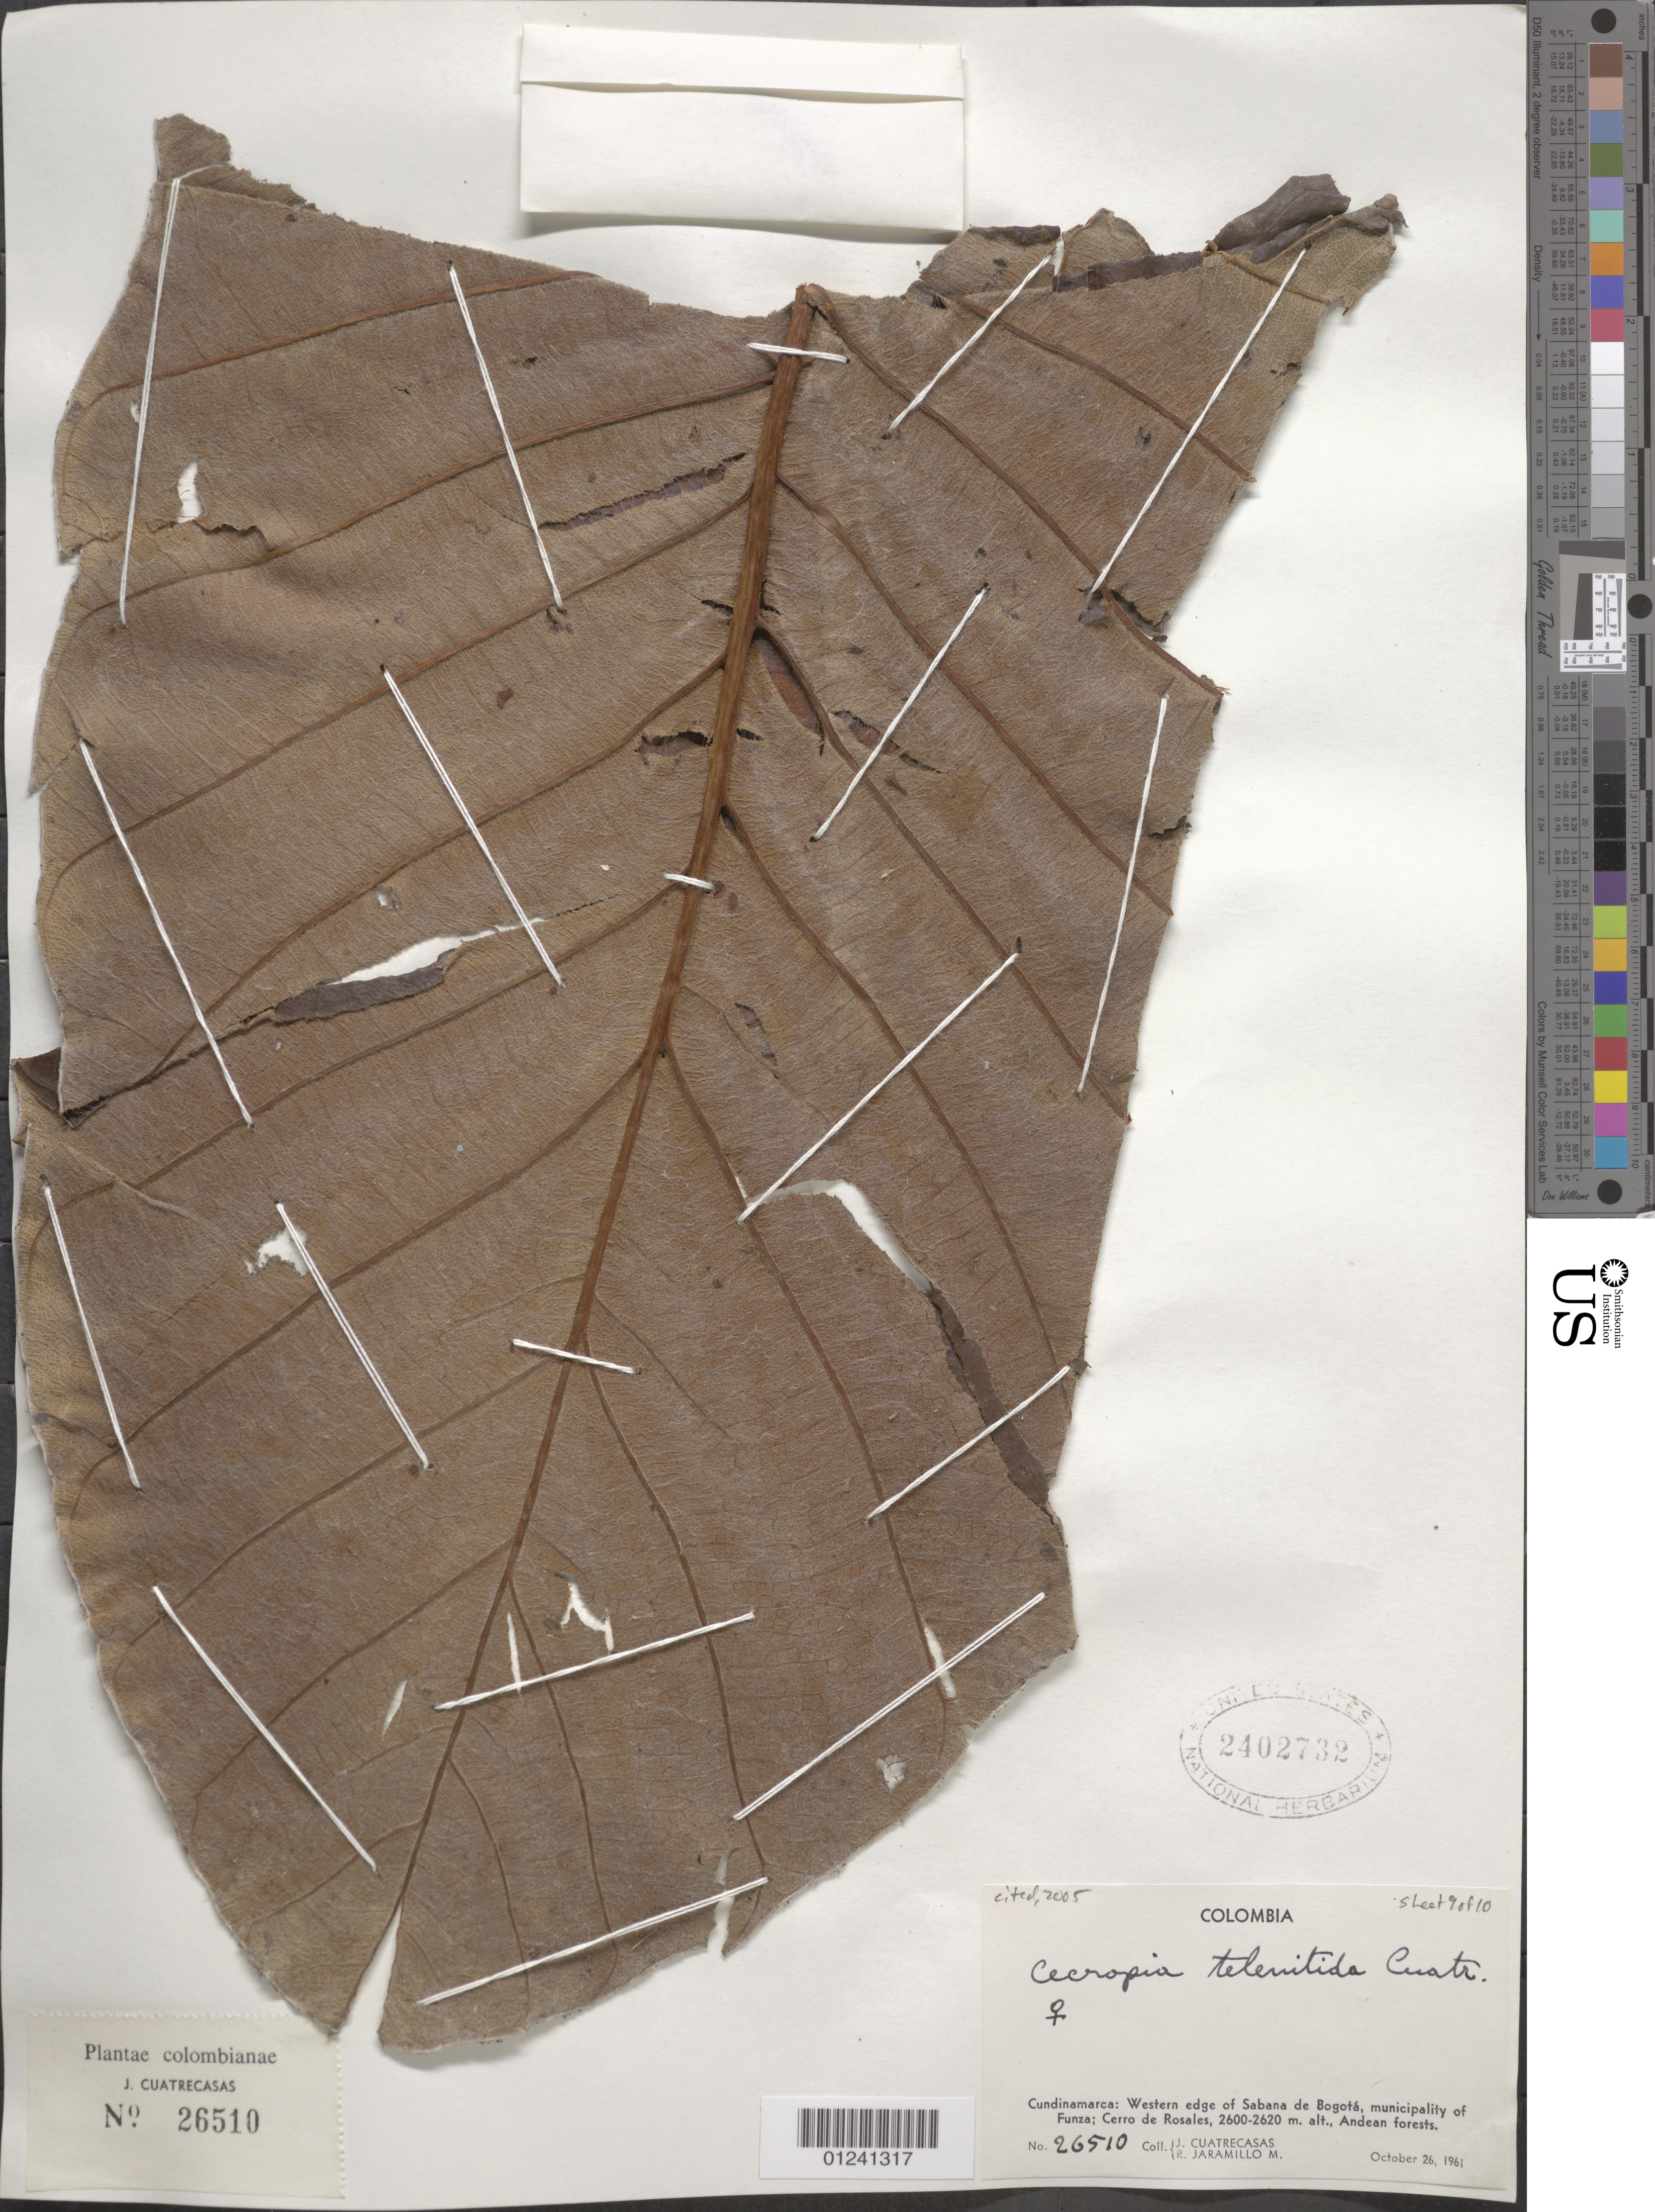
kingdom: Plantae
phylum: Tracheophyta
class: Magnoliopsida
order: Rosales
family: Urticaceae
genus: Cecropia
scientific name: Cecropia telenitida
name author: Cuatrec.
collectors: J. Cuatrecasas & R. Jaramillo M.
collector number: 26510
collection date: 1961-10-26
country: Colombia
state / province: Cundinamarca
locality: Western edge of Sabana de Bogota, municpality of Funza; Cerro de Rosales; Andean Forests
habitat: Andean forests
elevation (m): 2600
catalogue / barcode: US 2402732